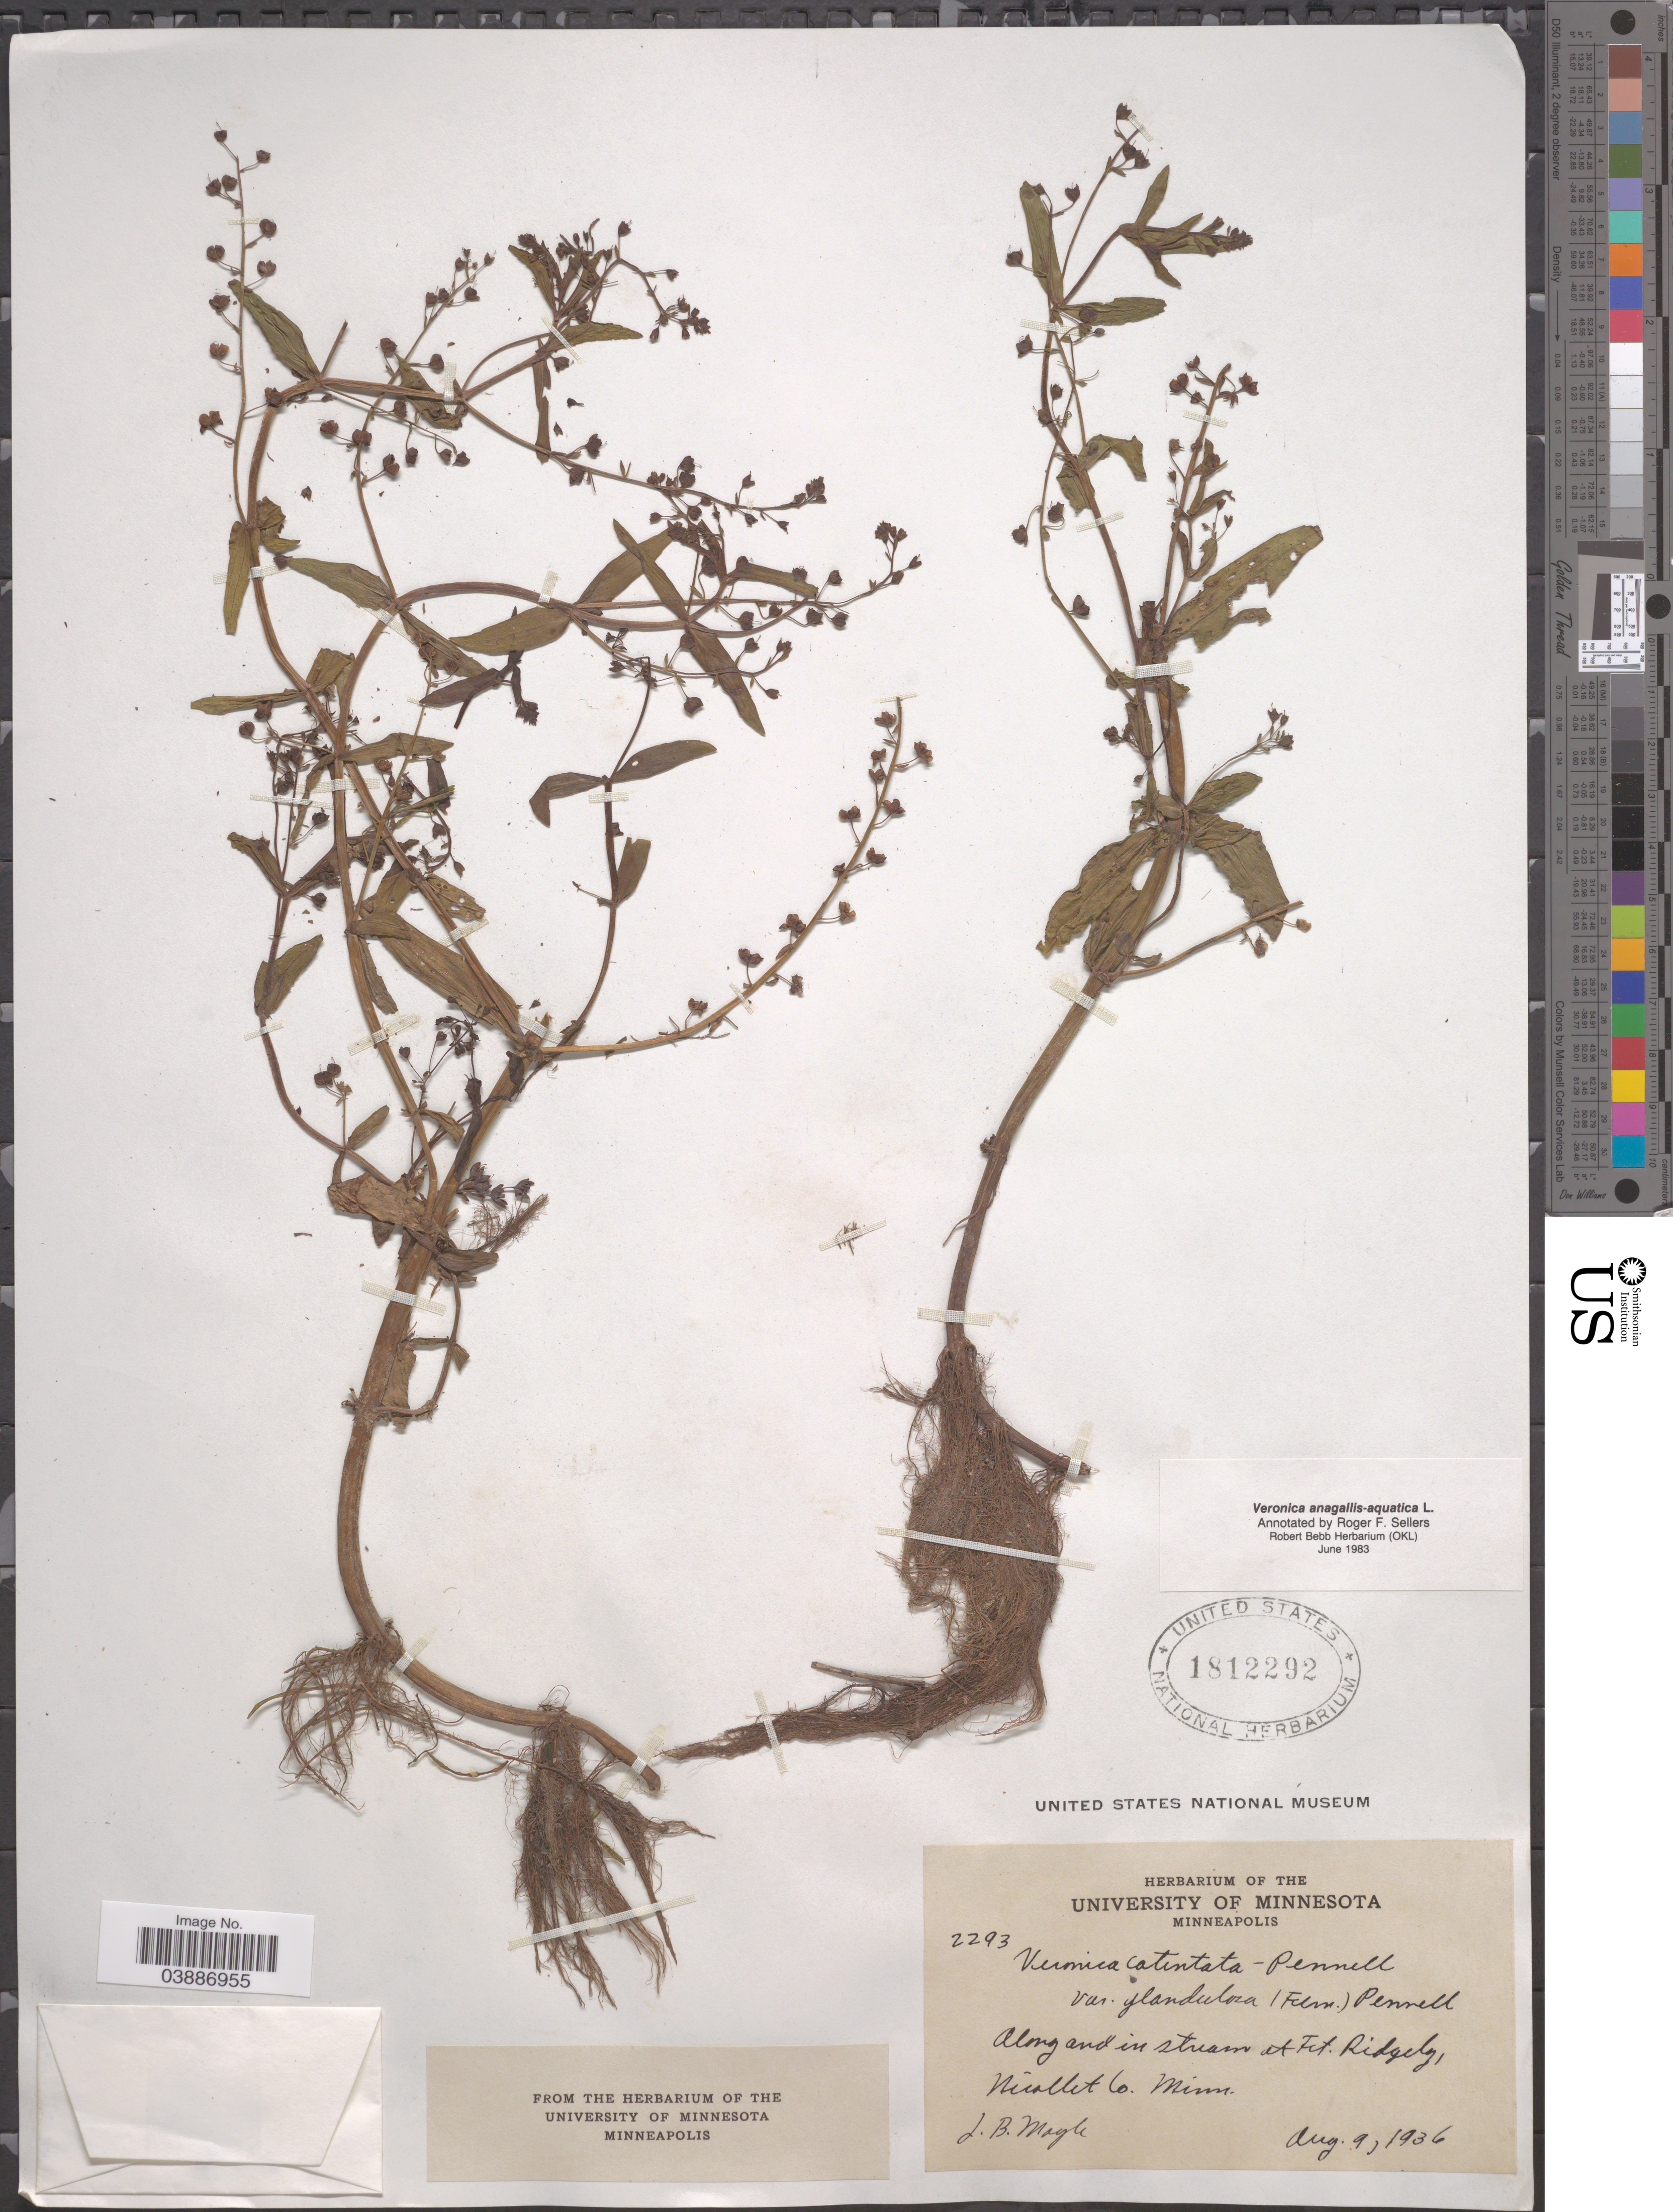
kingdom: Plantae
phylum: Tracheophyta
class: Magnoliopsida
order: Lamiales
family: Plantaginaceae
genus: Veronica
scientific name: Veronica anagallis-aquatica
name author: L.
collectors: J. Mogle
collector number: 2293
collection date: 1936-08-09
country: United States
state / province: Minnesota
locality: Along and in stream at Ft. Ridgely, Nicollet Co.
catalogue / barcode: US 1812292